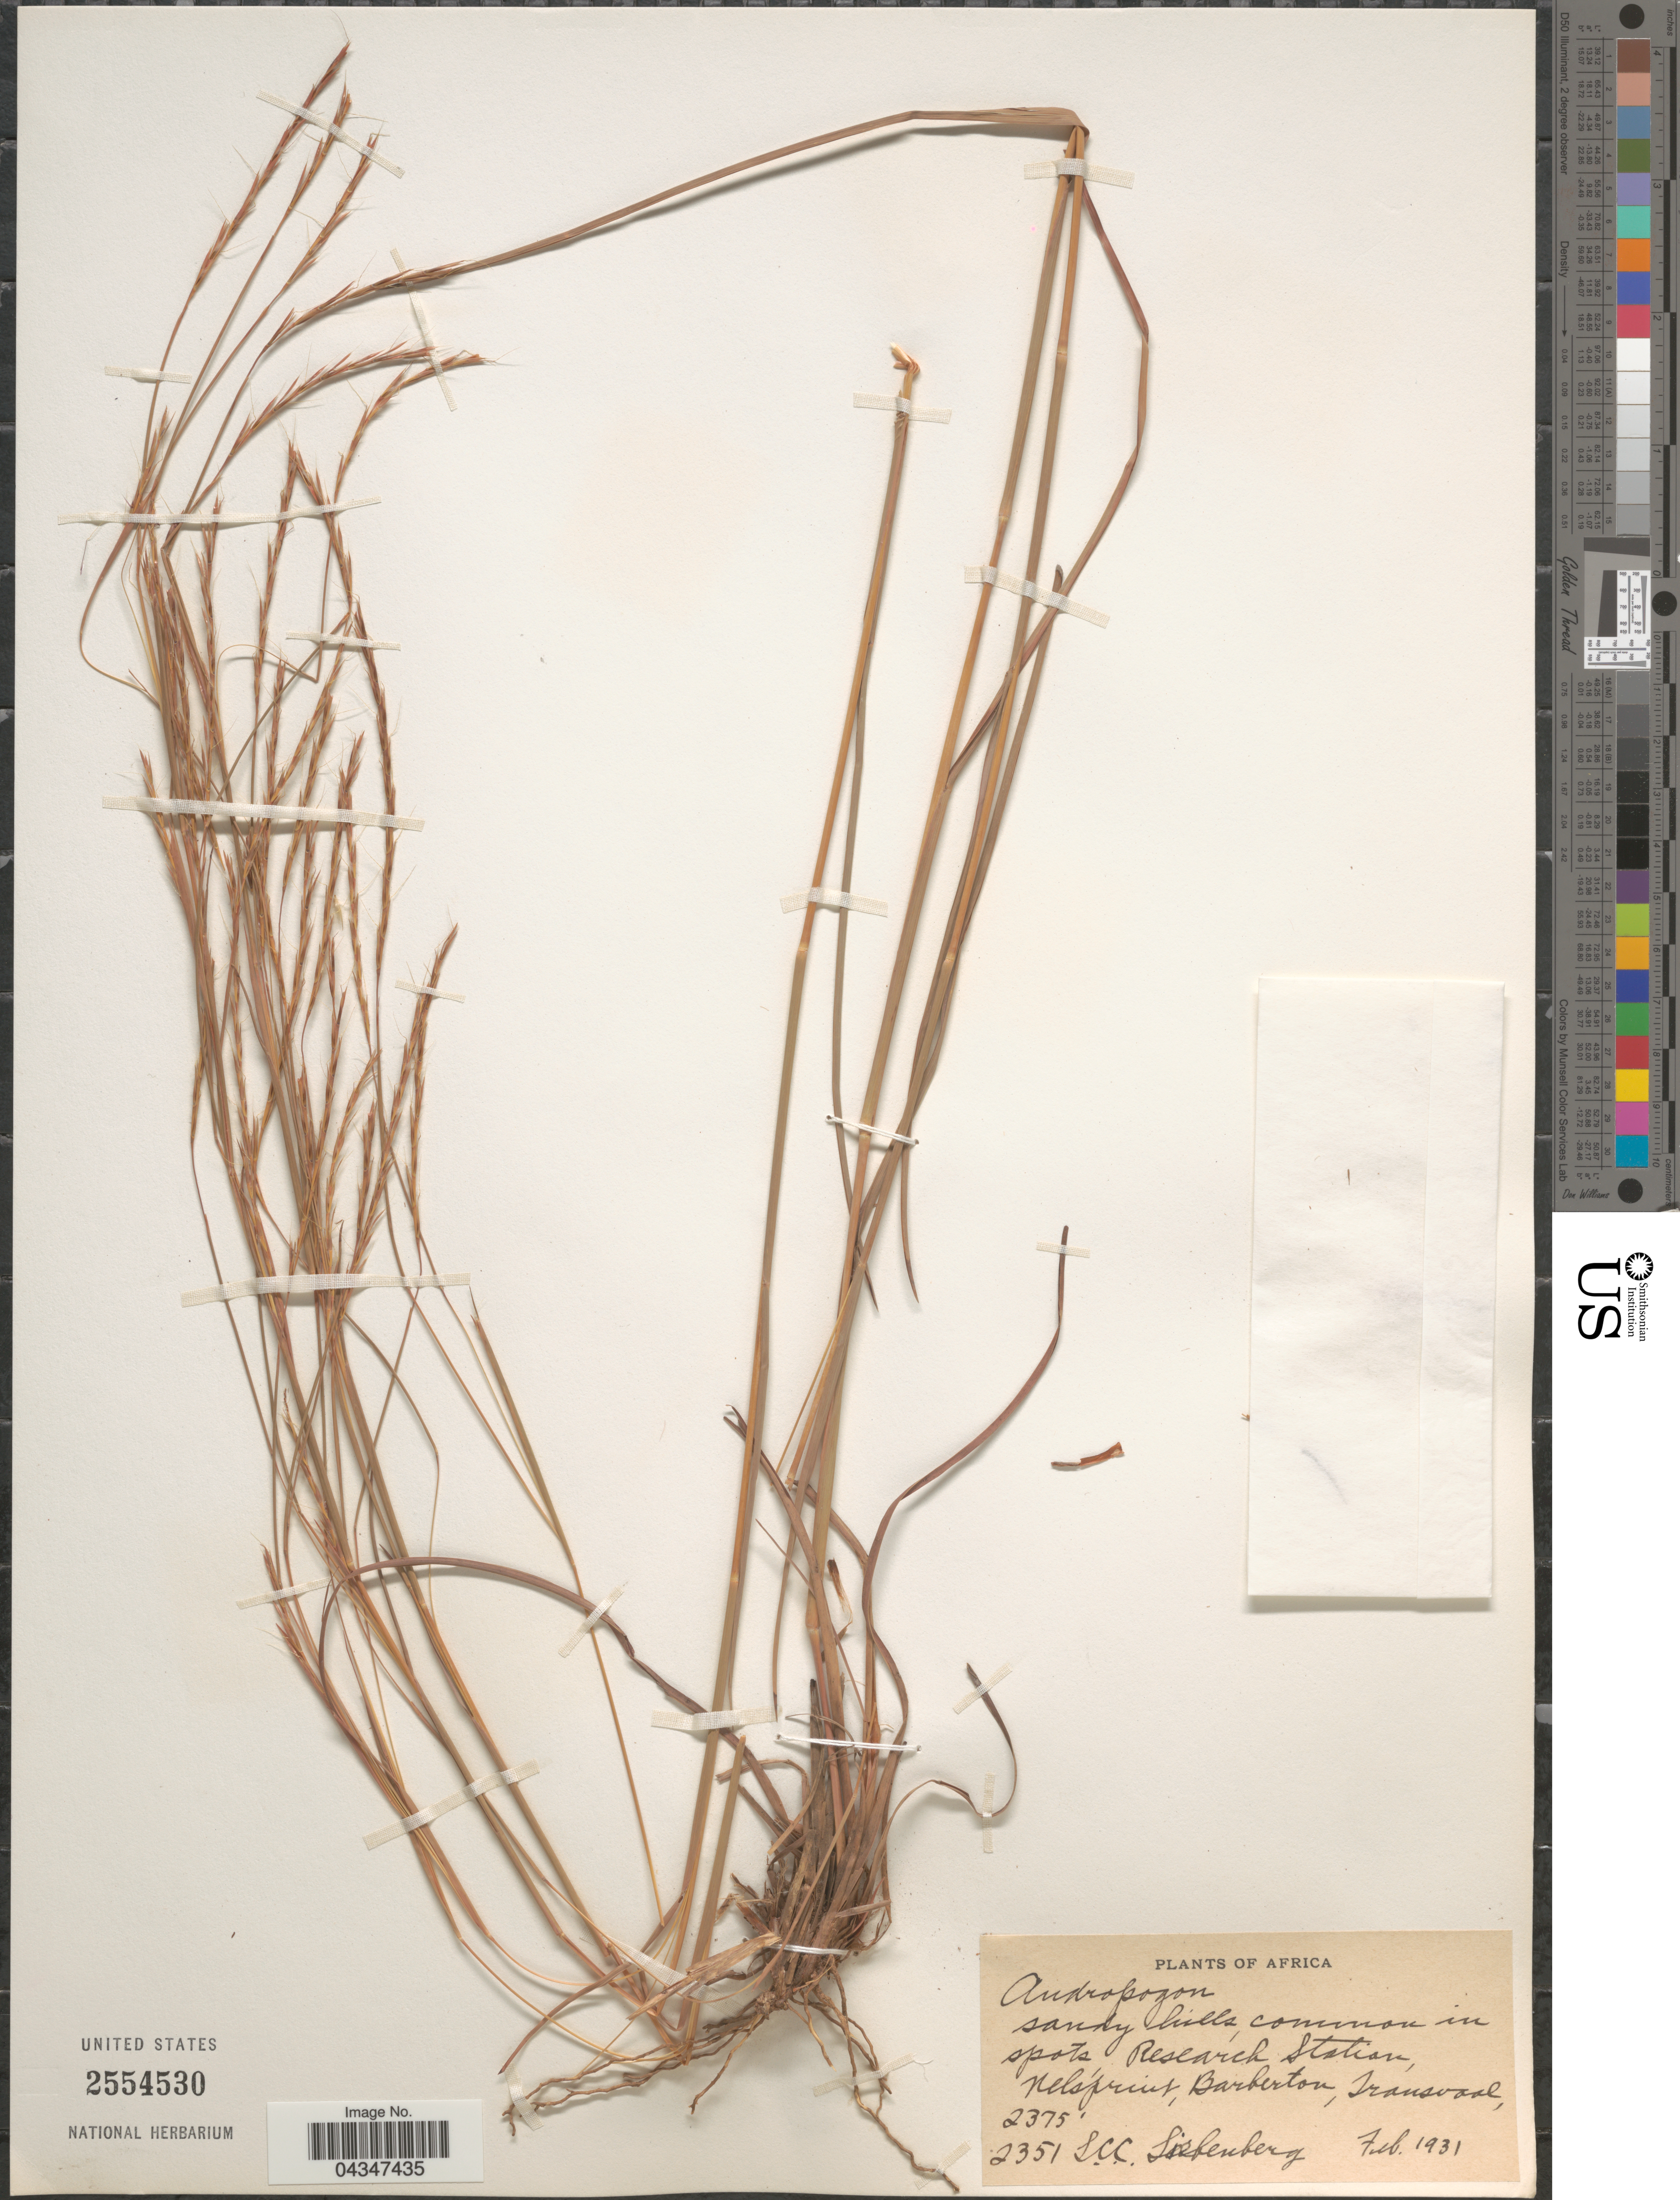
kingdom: Plantae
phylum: Tracheophyta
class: Liliopsida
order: Poales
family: Poaceae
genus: Andropogon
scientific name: Andropogon sp.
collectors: L. Liebenberg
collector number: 2351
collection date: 1931-02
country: South Africa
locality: Sandy hills. Nels'fruit, Barberton, Transvaal.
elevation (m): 724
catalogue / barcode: US 2554530